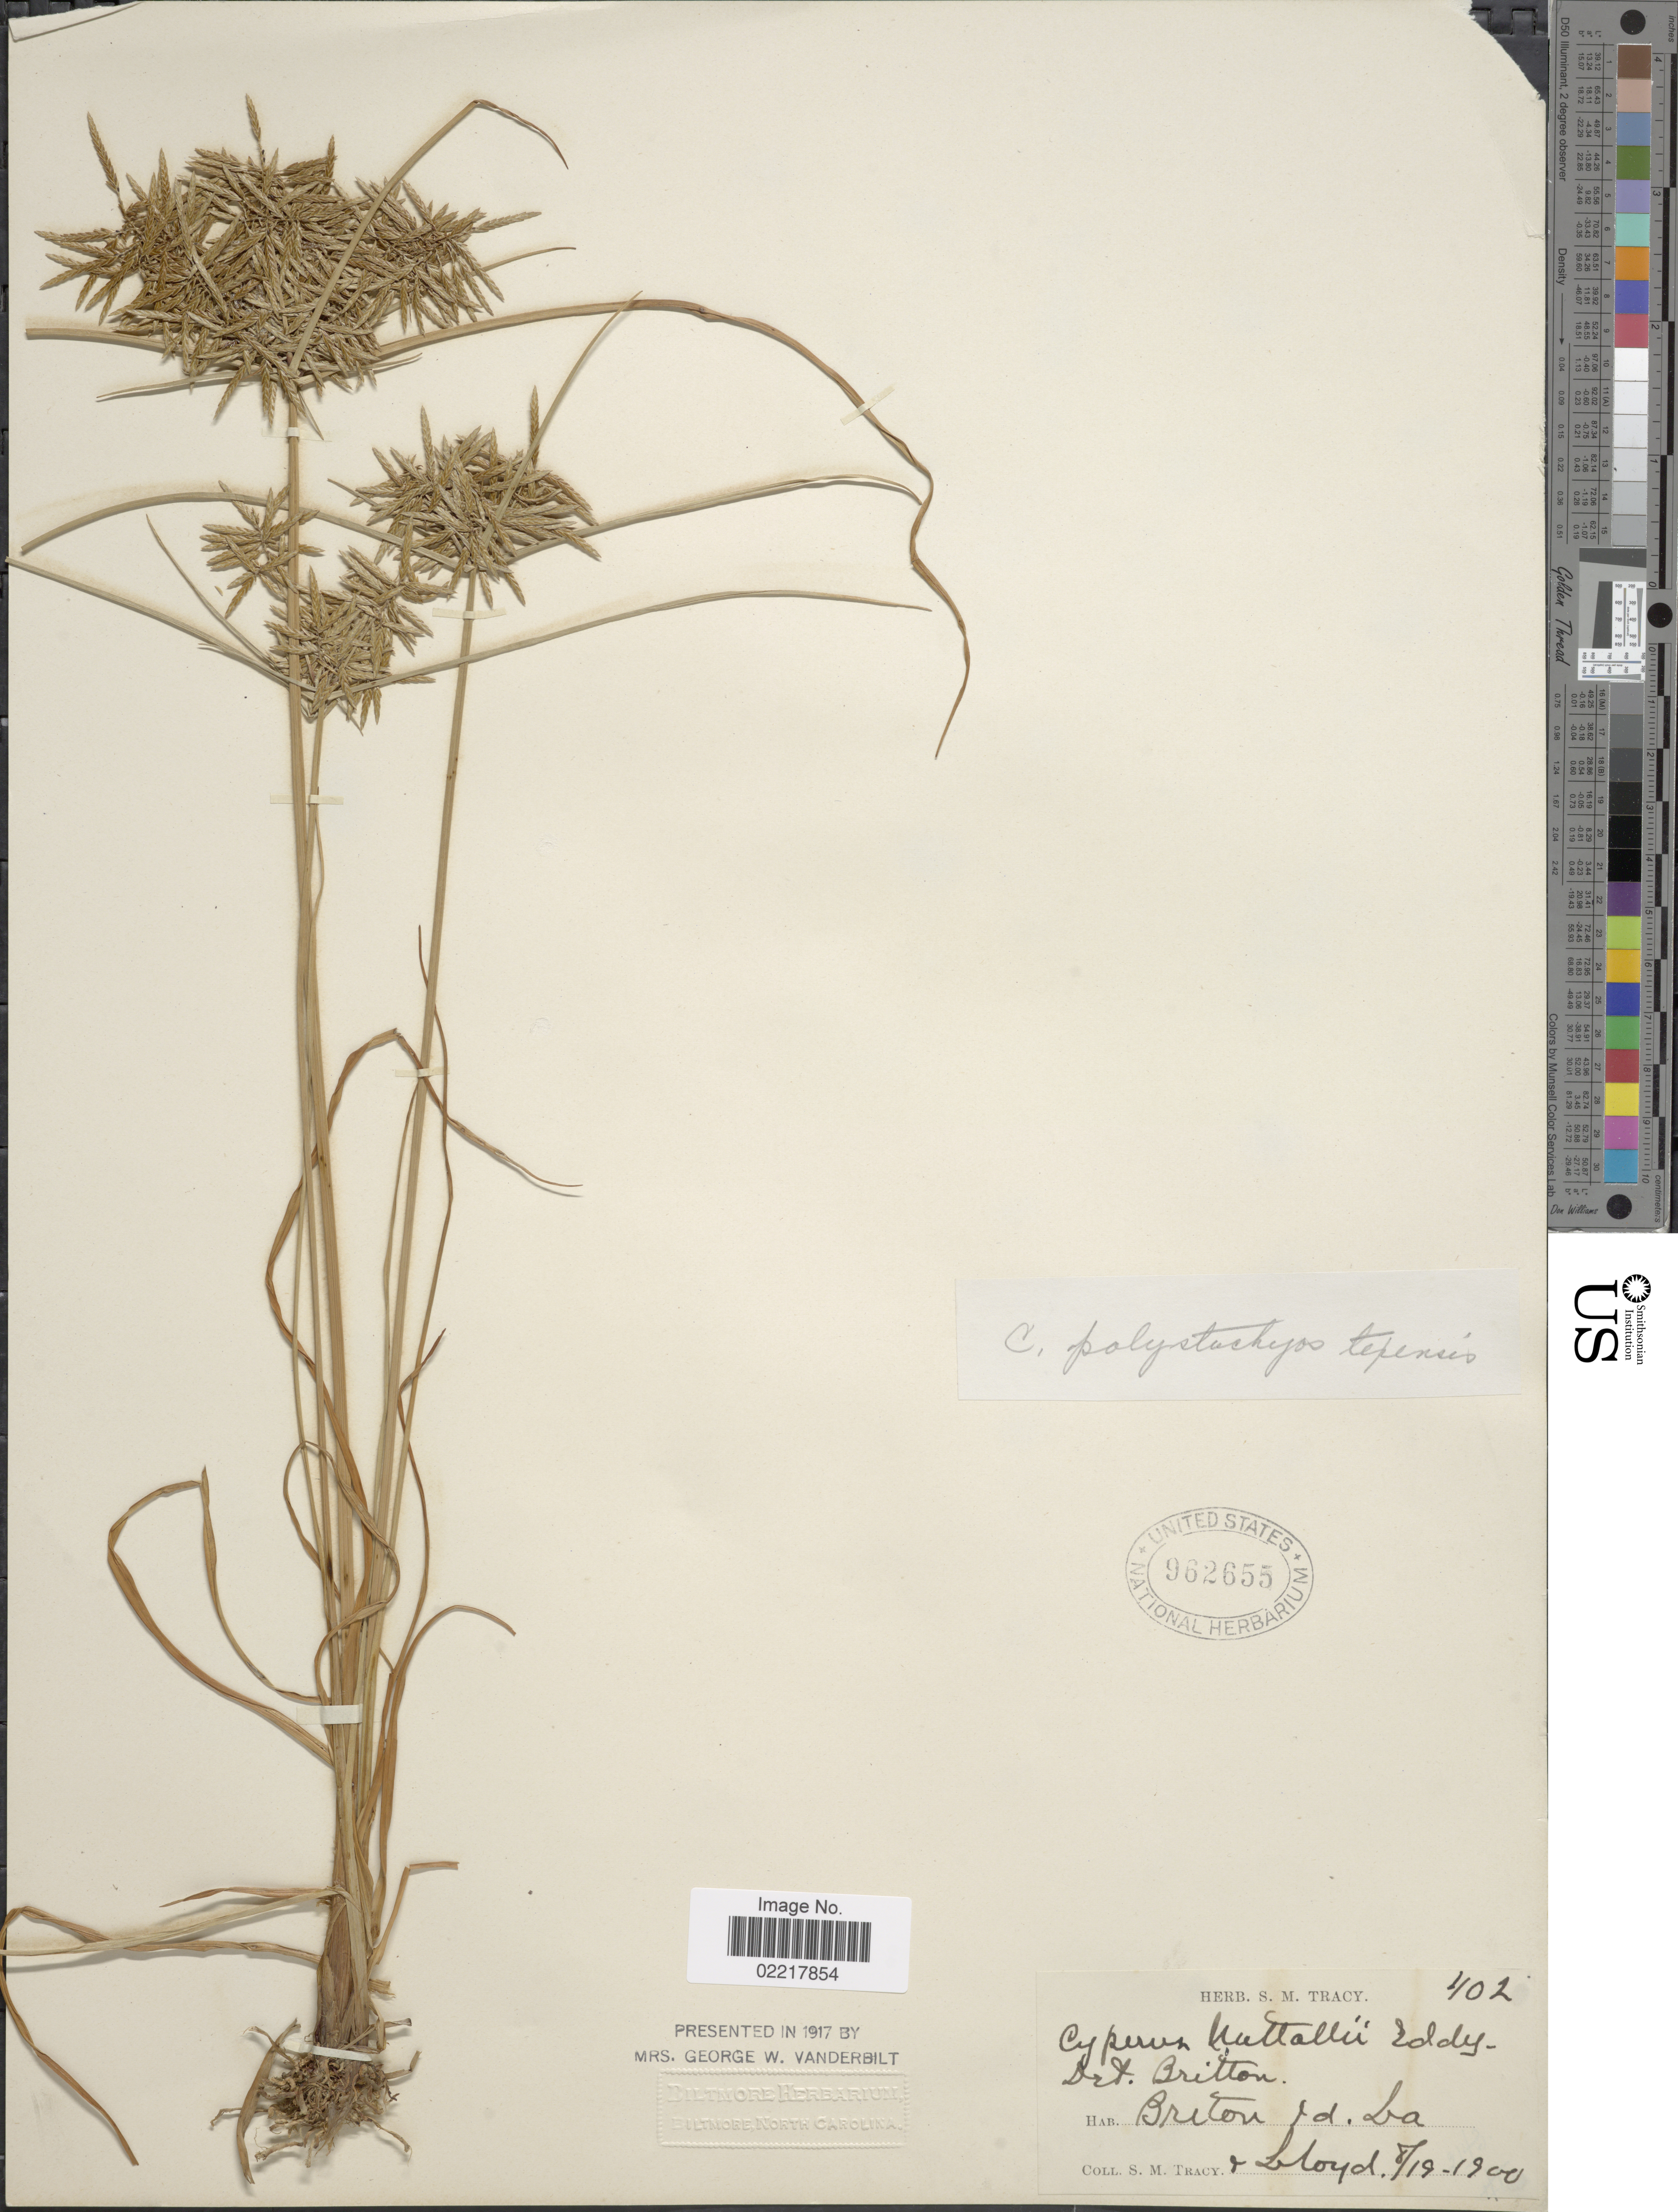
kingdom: Plantae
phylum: Tracheophyta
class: Liliopsida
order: Poales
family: Cyperaceae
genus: Cyperus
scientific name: Cyperus polystachyos var. texensis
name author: (Torr.) Fernald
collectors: S. M. Tracy & -- Lloyd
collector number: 402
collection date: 1900-08-19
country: United States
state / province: Louisiana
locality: Breton Id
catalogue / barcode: US 962655